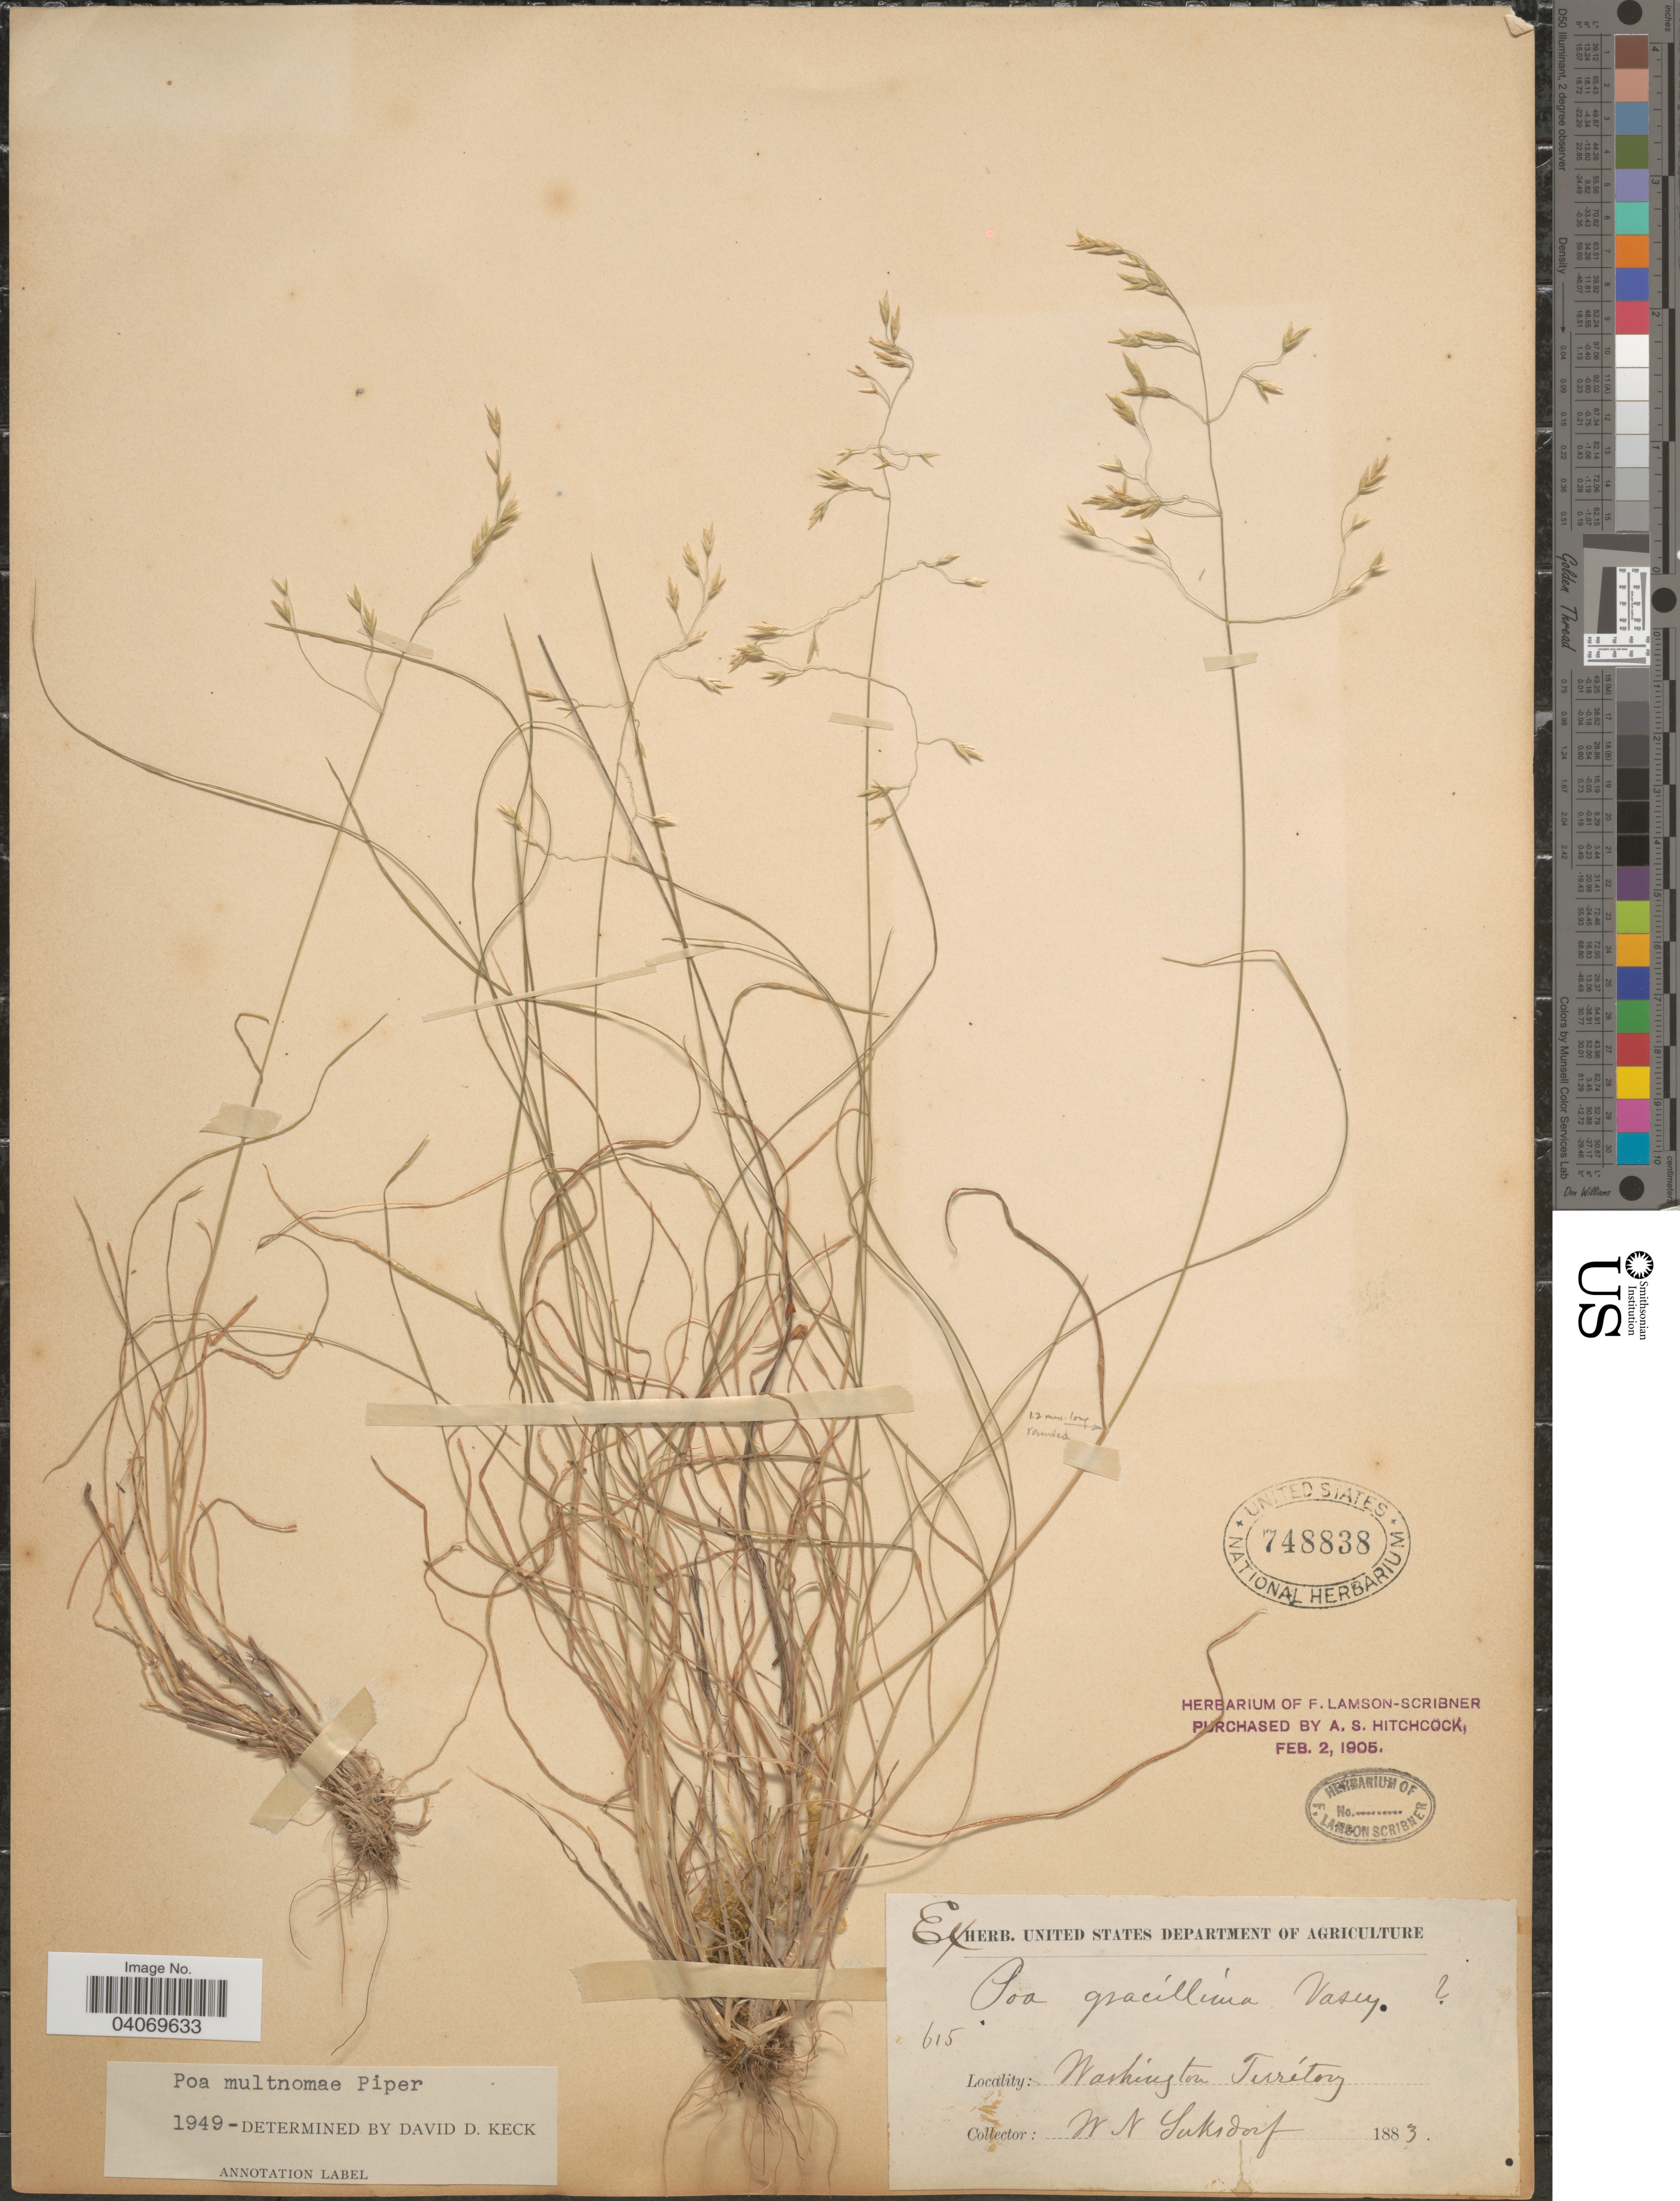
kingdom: Plantae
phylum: Tracheophyta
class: Liliopsida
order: Poales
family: Poaceae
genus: Poa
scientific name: Poa x multnomae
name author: Piper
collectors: W. N. Suksdorf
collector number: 615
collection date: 1883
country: United States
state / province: Washington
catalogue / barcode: US 748838